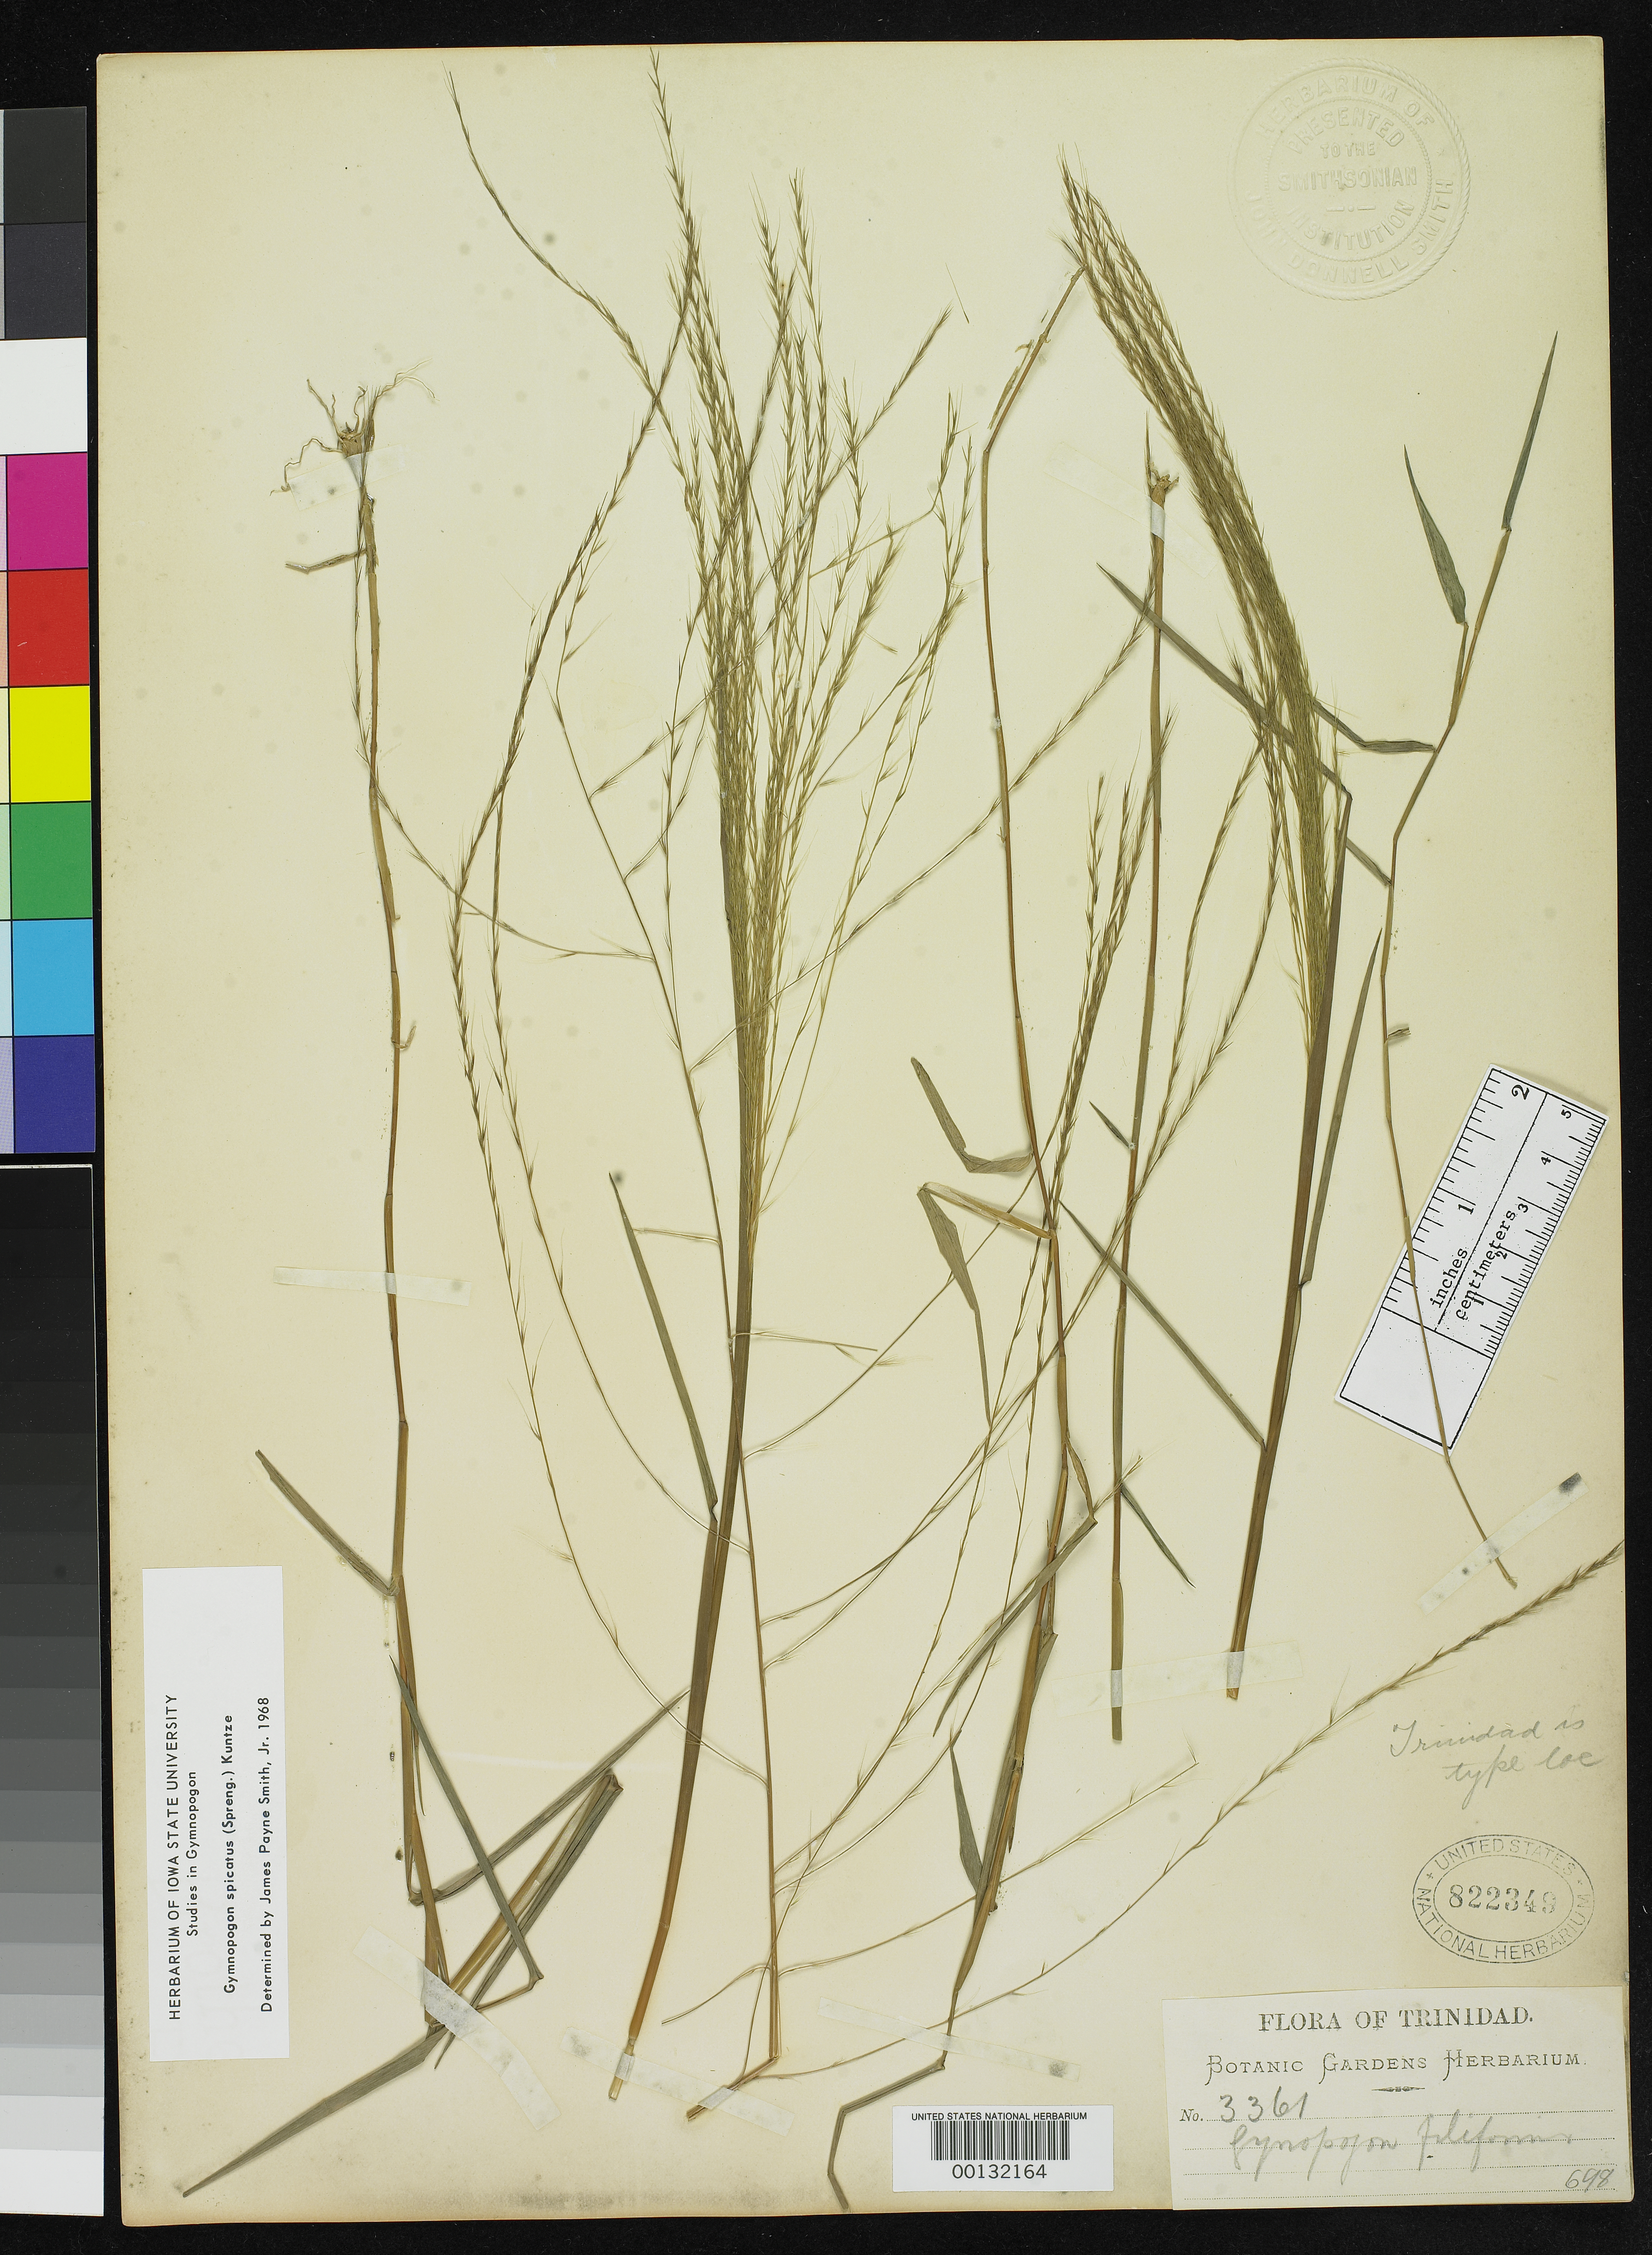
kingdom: Plantae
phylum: Tracheophyta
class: Liliopsida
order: Poales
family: Poaceae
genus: Gymnopogon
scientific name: Gymnopogon filiformis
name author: Griseb.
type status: Possible Type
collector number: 3361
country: Trinidad and Tobago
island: Trinidad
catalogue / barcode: US 822349